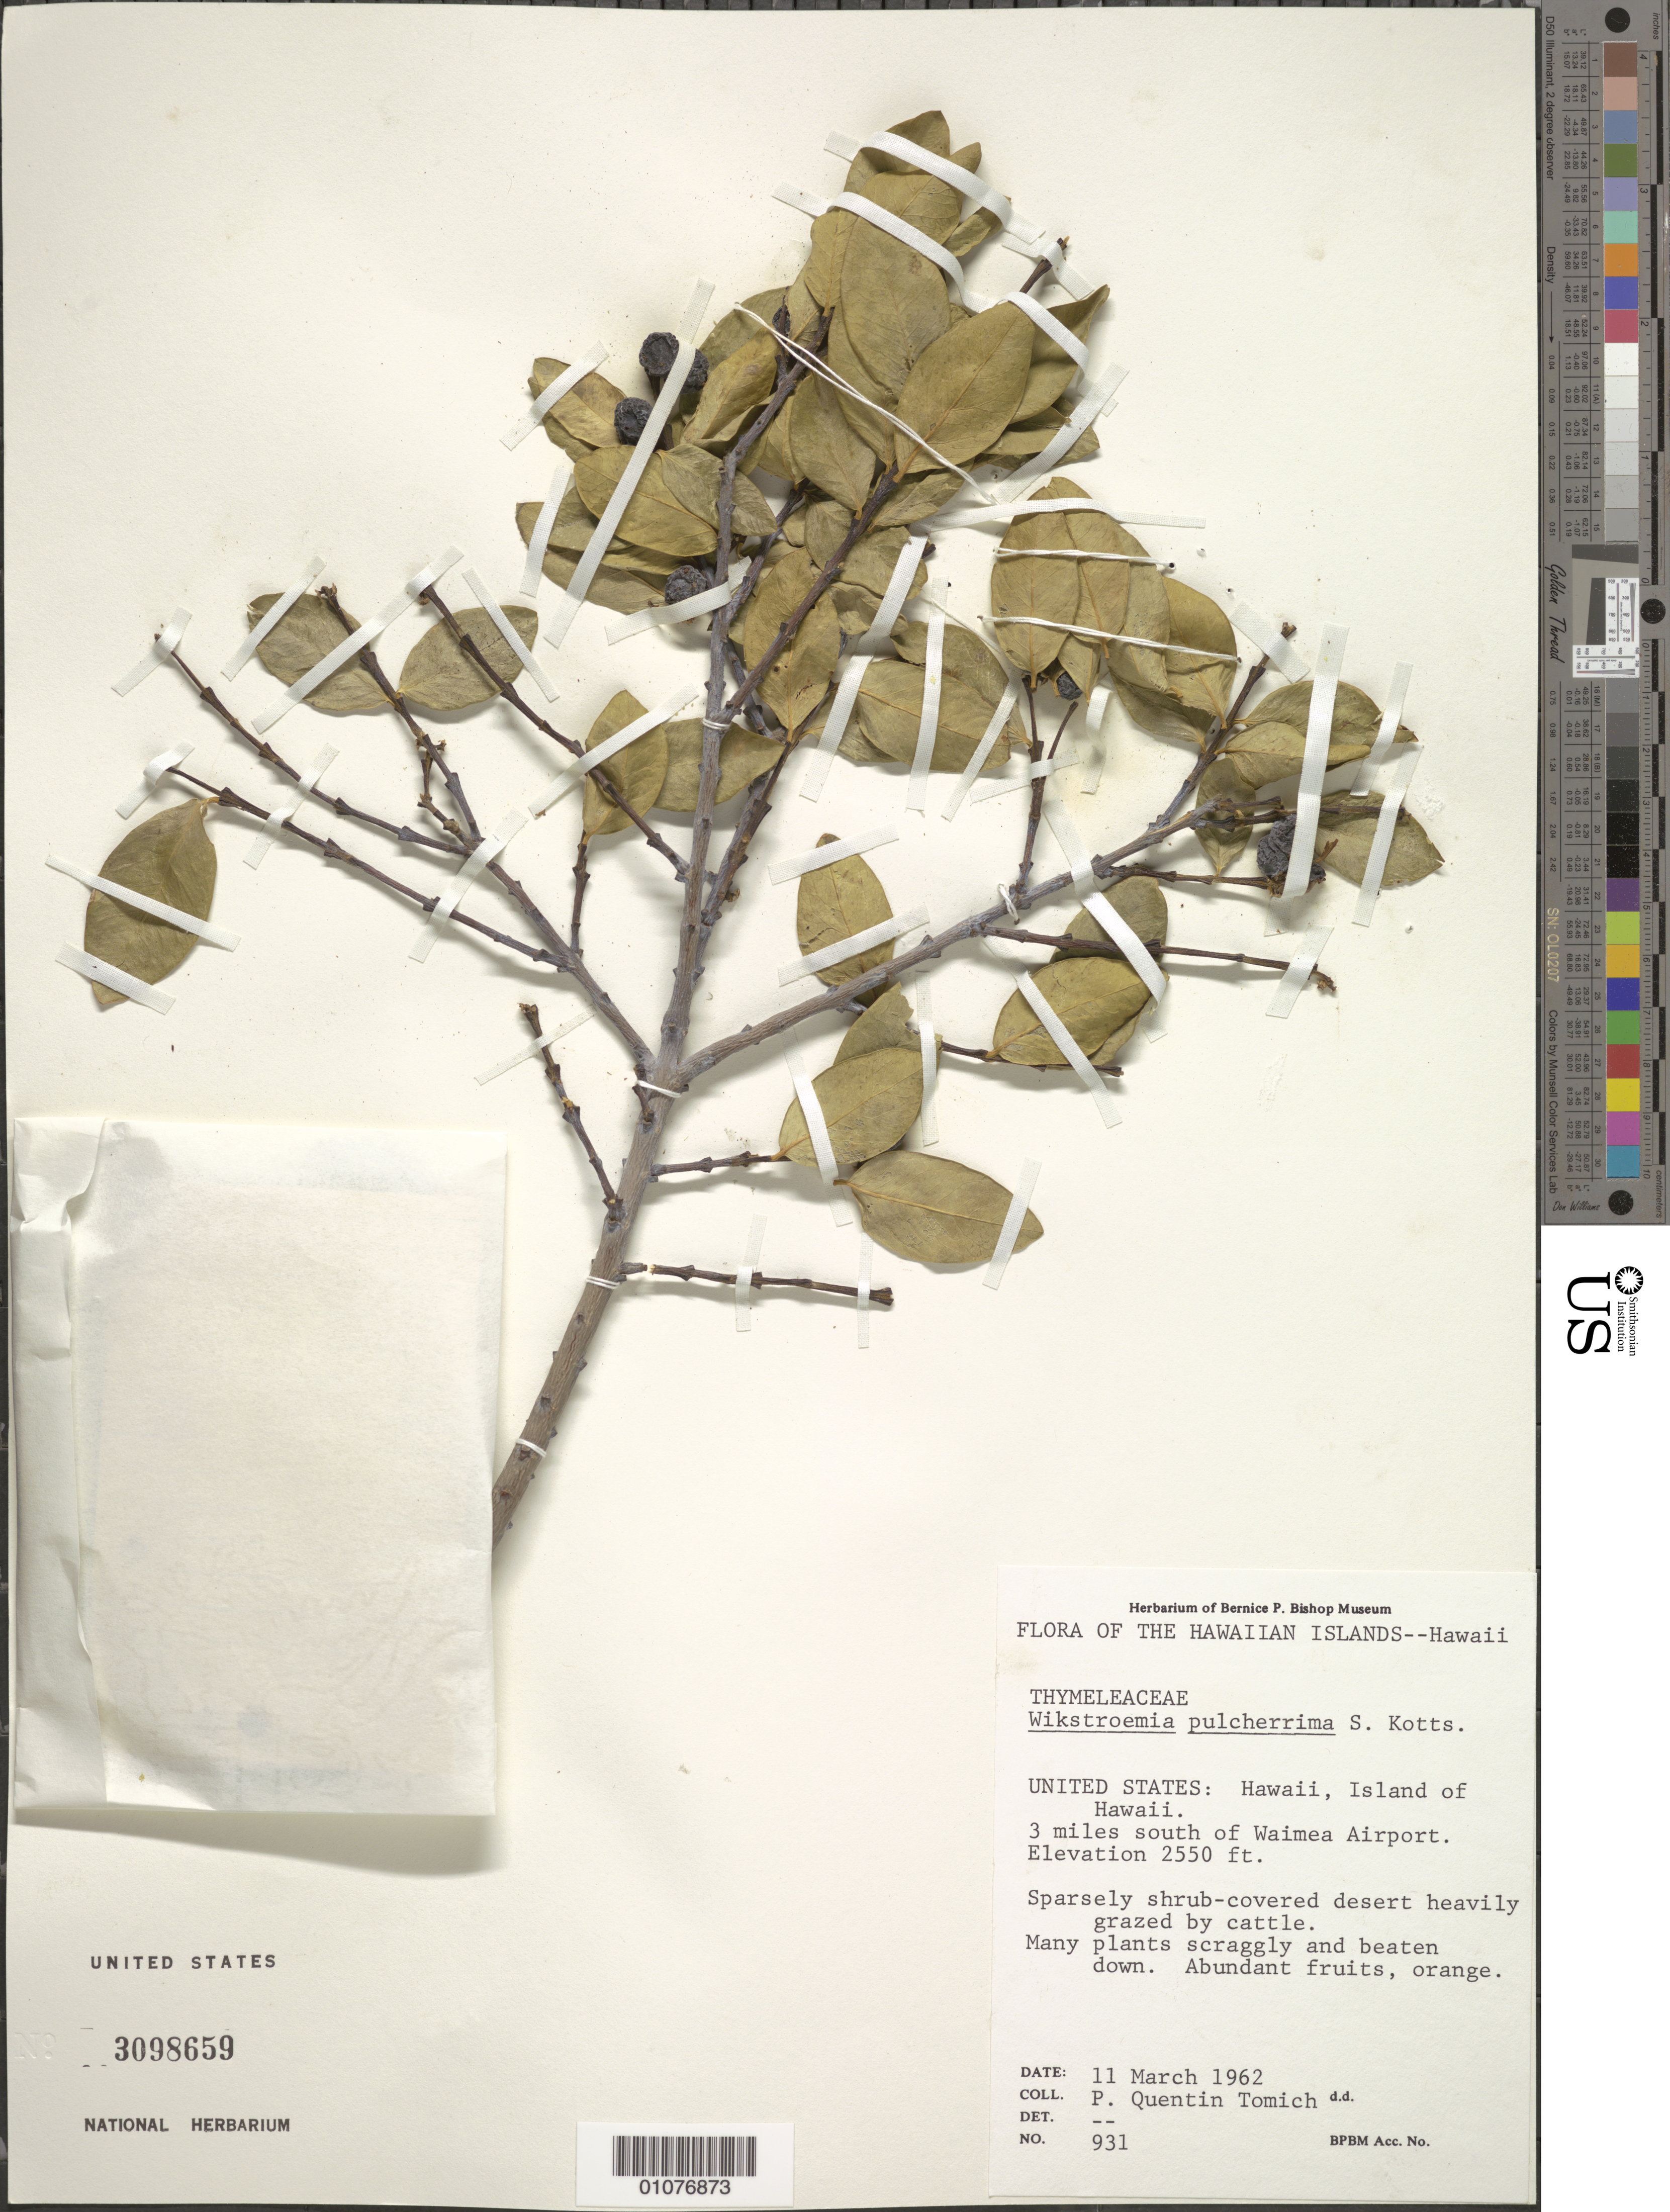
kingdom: Plantae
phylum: Tracheophyta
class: Magnoliopsida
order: Malvales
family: Thymelaeaceae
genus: Wikstroemia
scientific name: Wikstroemia pulcherrima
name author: Skottsb.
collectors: P. Tomich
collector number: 931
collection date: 1962-03-11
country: United States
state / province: Hawaii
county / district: Kauai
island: Hawaii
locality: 3 miles S of Waimea Airport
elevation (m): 777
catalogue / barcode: US 3098659